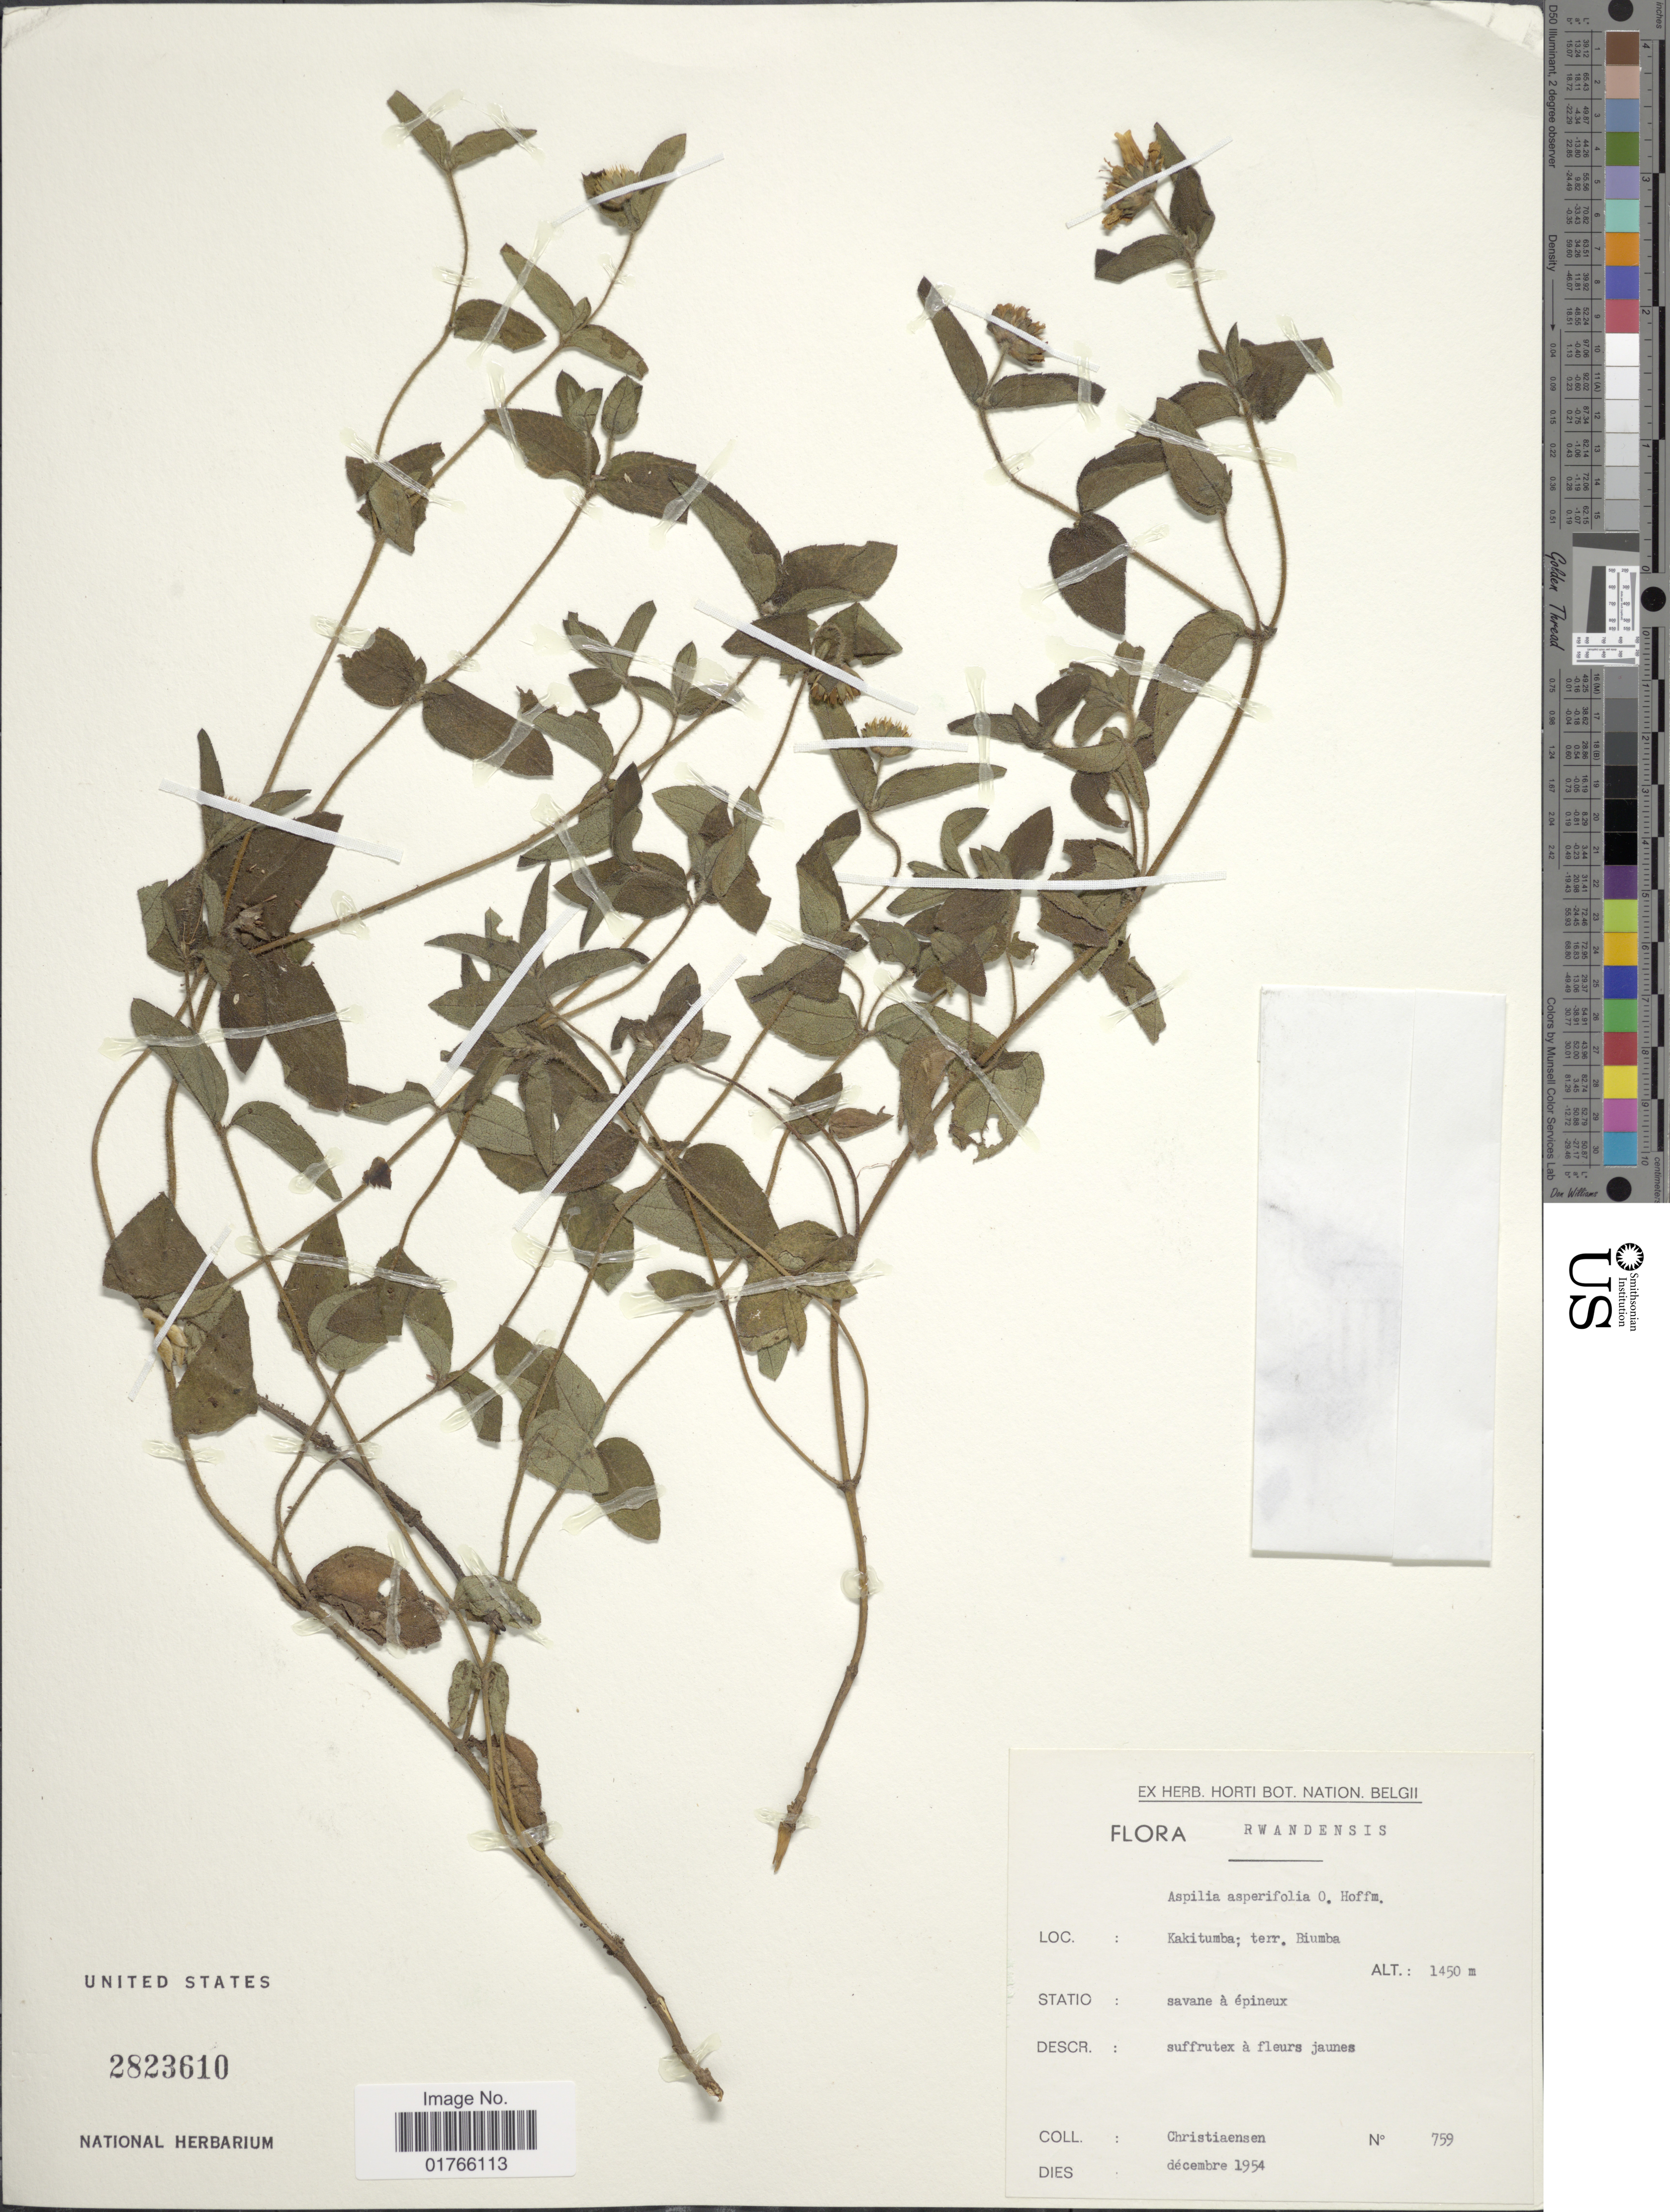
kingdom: Plantae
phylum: Tracheophyta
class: Magnoliopsida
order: Asterales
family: Asteraceae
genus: Aspilia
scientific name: Aspilia asperifolia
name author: O. Hoffm.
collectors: -. Christiansen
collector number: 759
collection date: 1954-12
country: Rwanda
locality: Kakitumba, terr. Biumba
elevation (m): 1450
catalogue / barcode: US 2823610